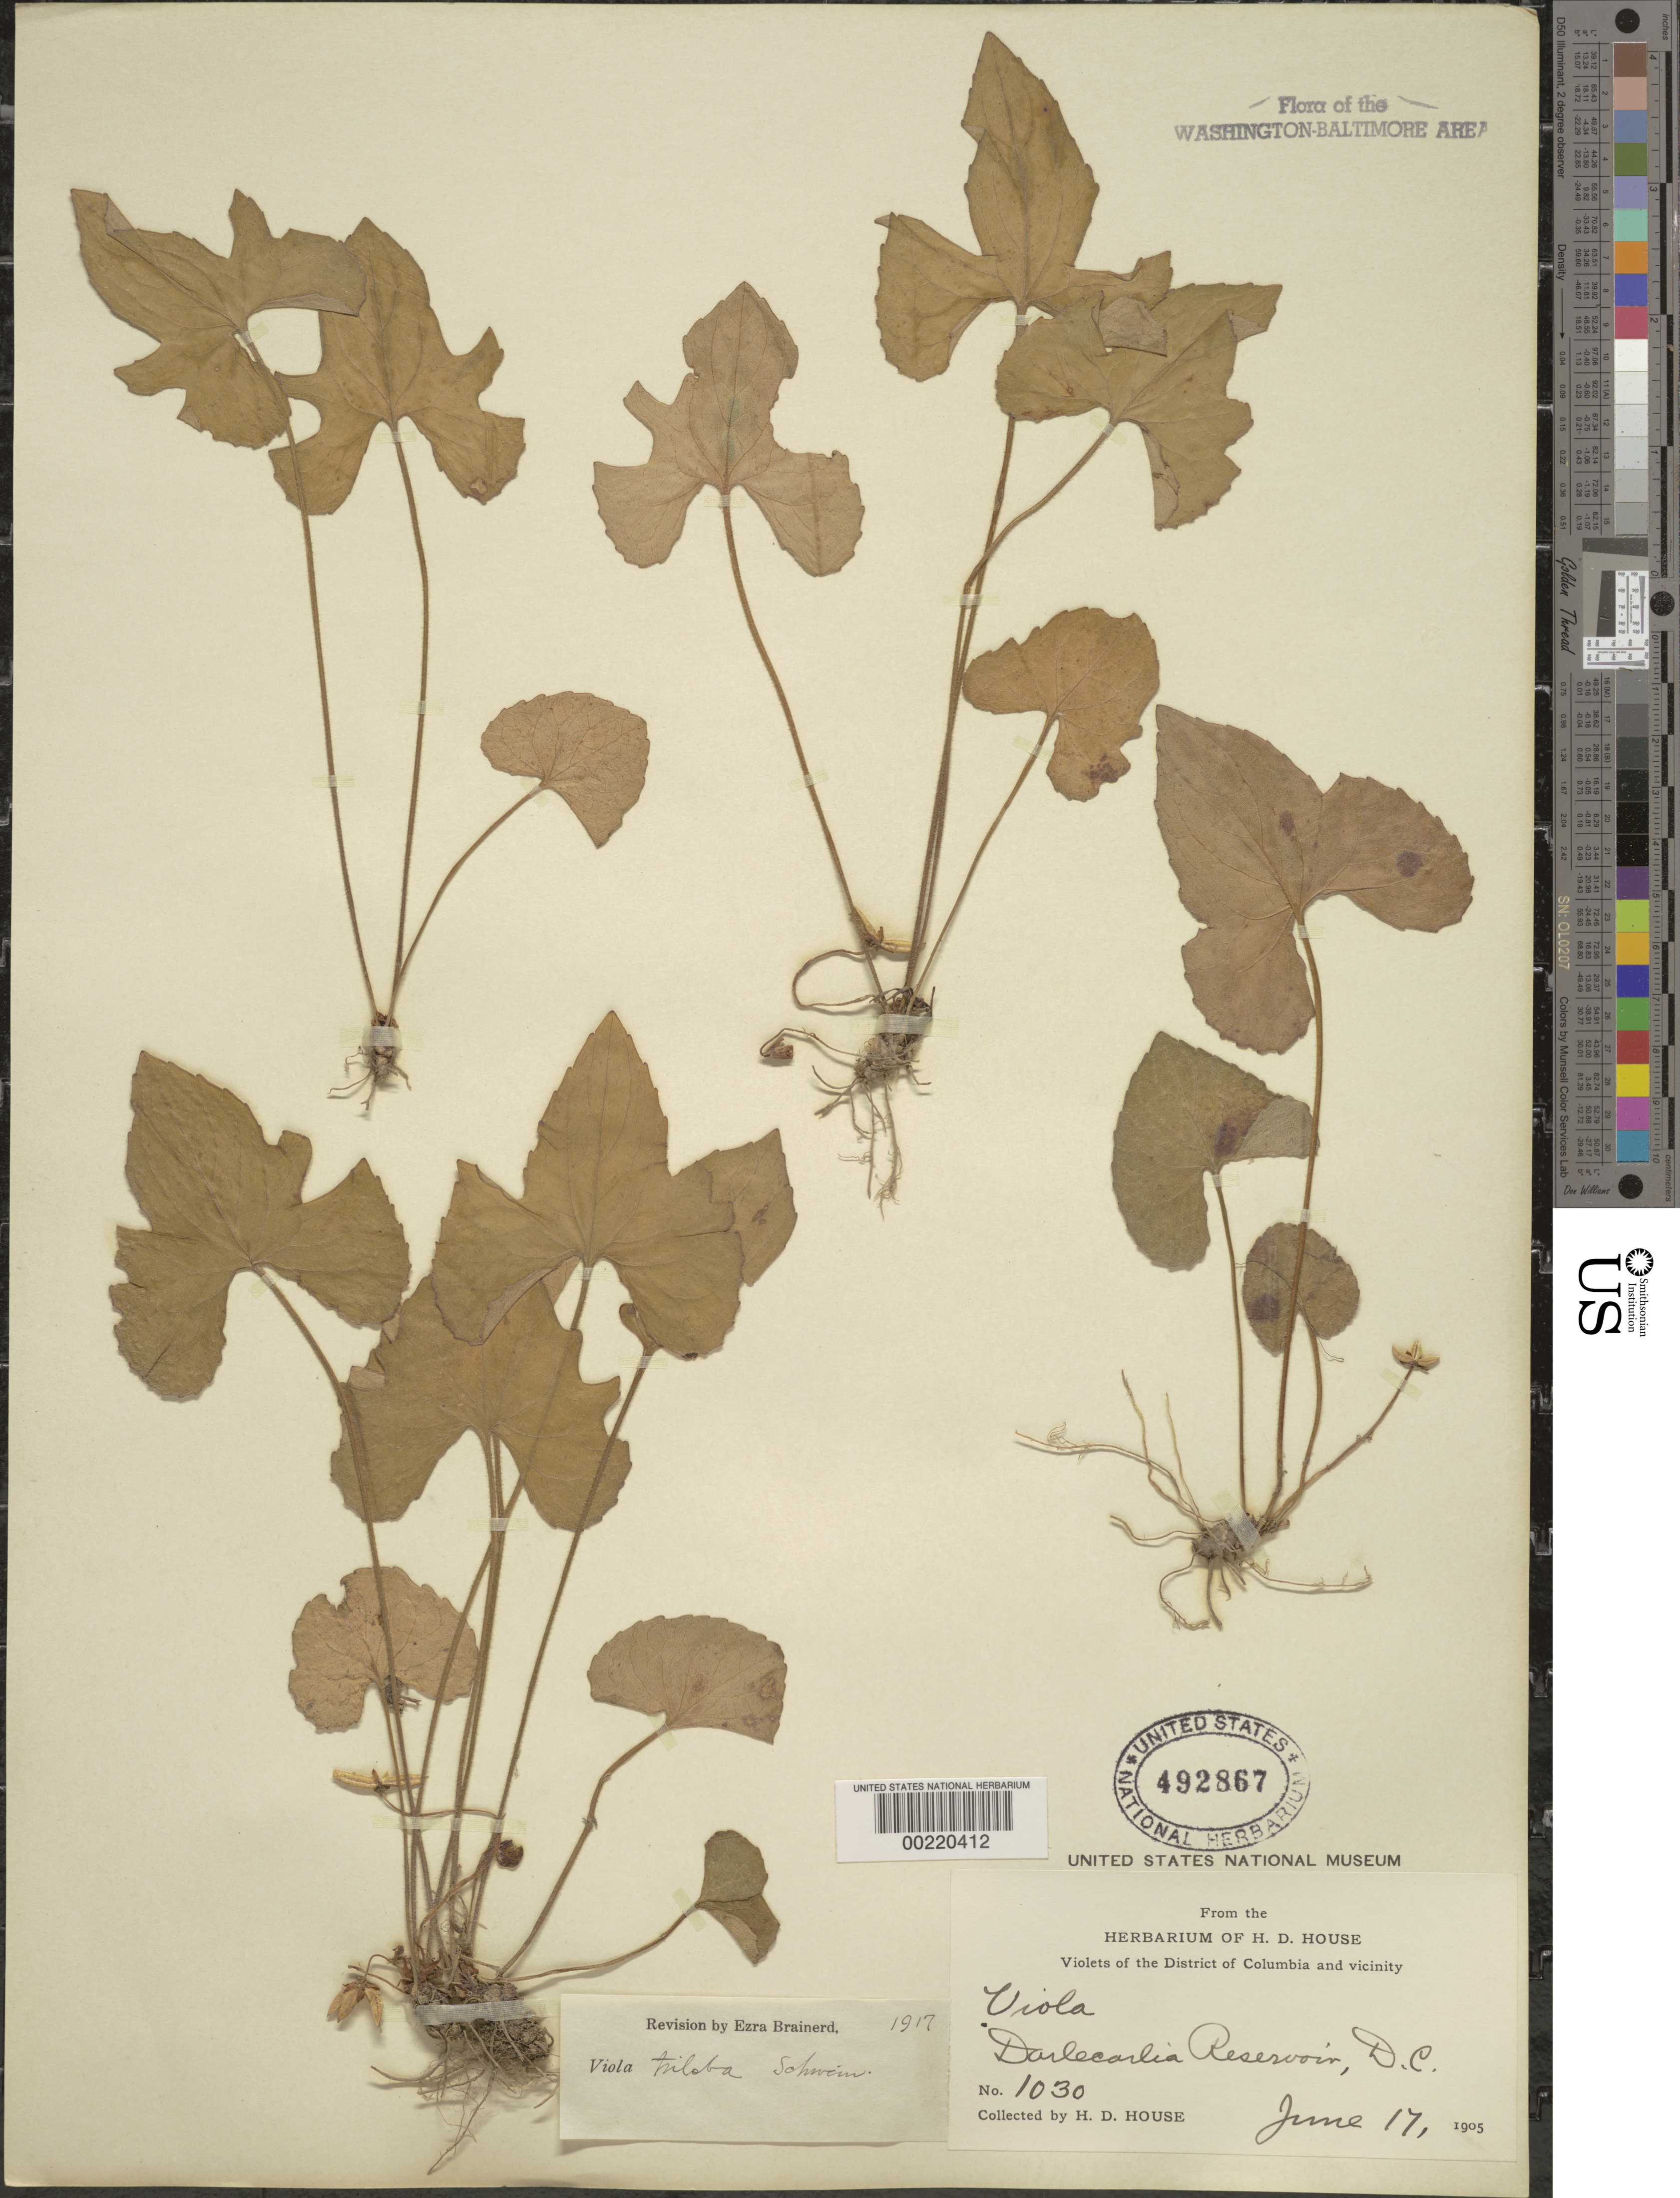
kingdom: Plantae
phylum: Tracheophyta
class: Magnoliopsida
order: Malpighiales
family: Violaceae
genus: Viola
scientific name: Viola palmata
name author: L.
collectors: H. D. House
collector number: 1030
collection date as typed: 17 Jun 1905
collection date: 1905-06-17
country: United States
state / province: District of Columbia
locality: Dalecarlia Reservoir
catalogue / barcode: US 492867